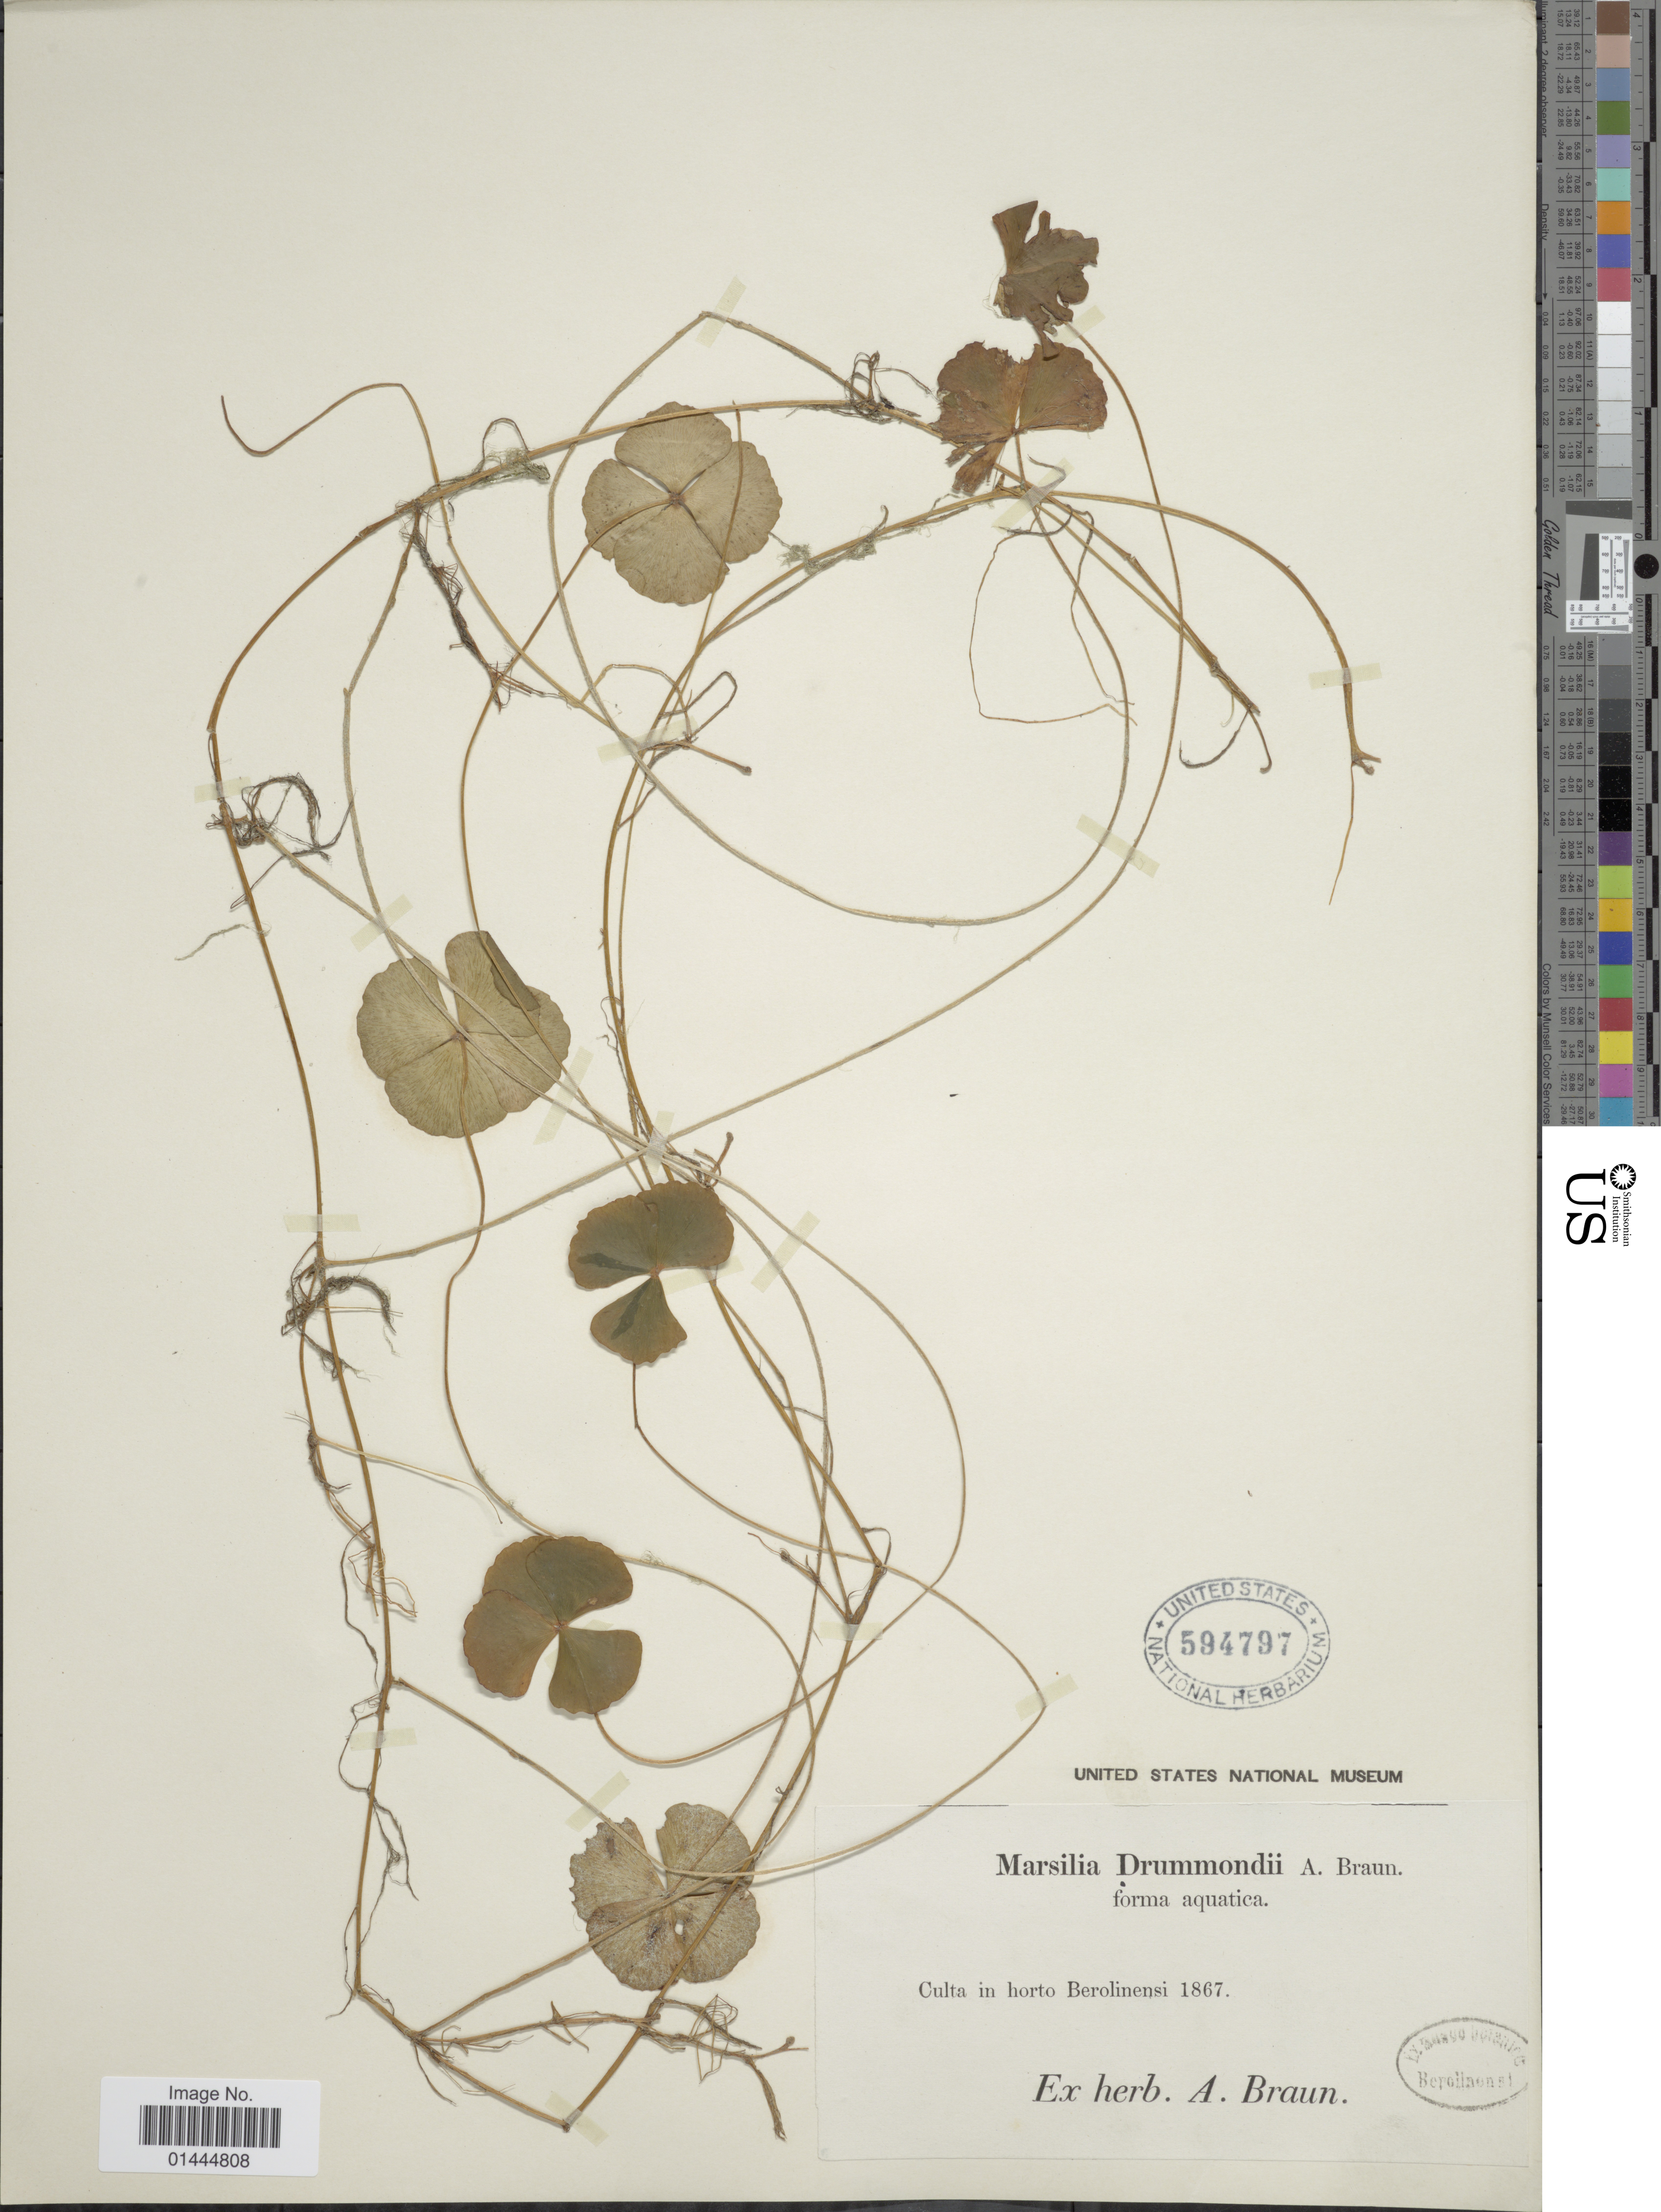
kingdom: Plantae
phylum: Tracheophyta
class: Polypodiopsida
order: Salviniales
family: Marsileaceae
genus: Marsilea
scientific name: Marsilea drummondii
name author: A. Braun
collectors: ex herb. A. Braun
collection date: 1867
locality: Culta in horto Berolinensi.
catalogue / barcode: US 594797